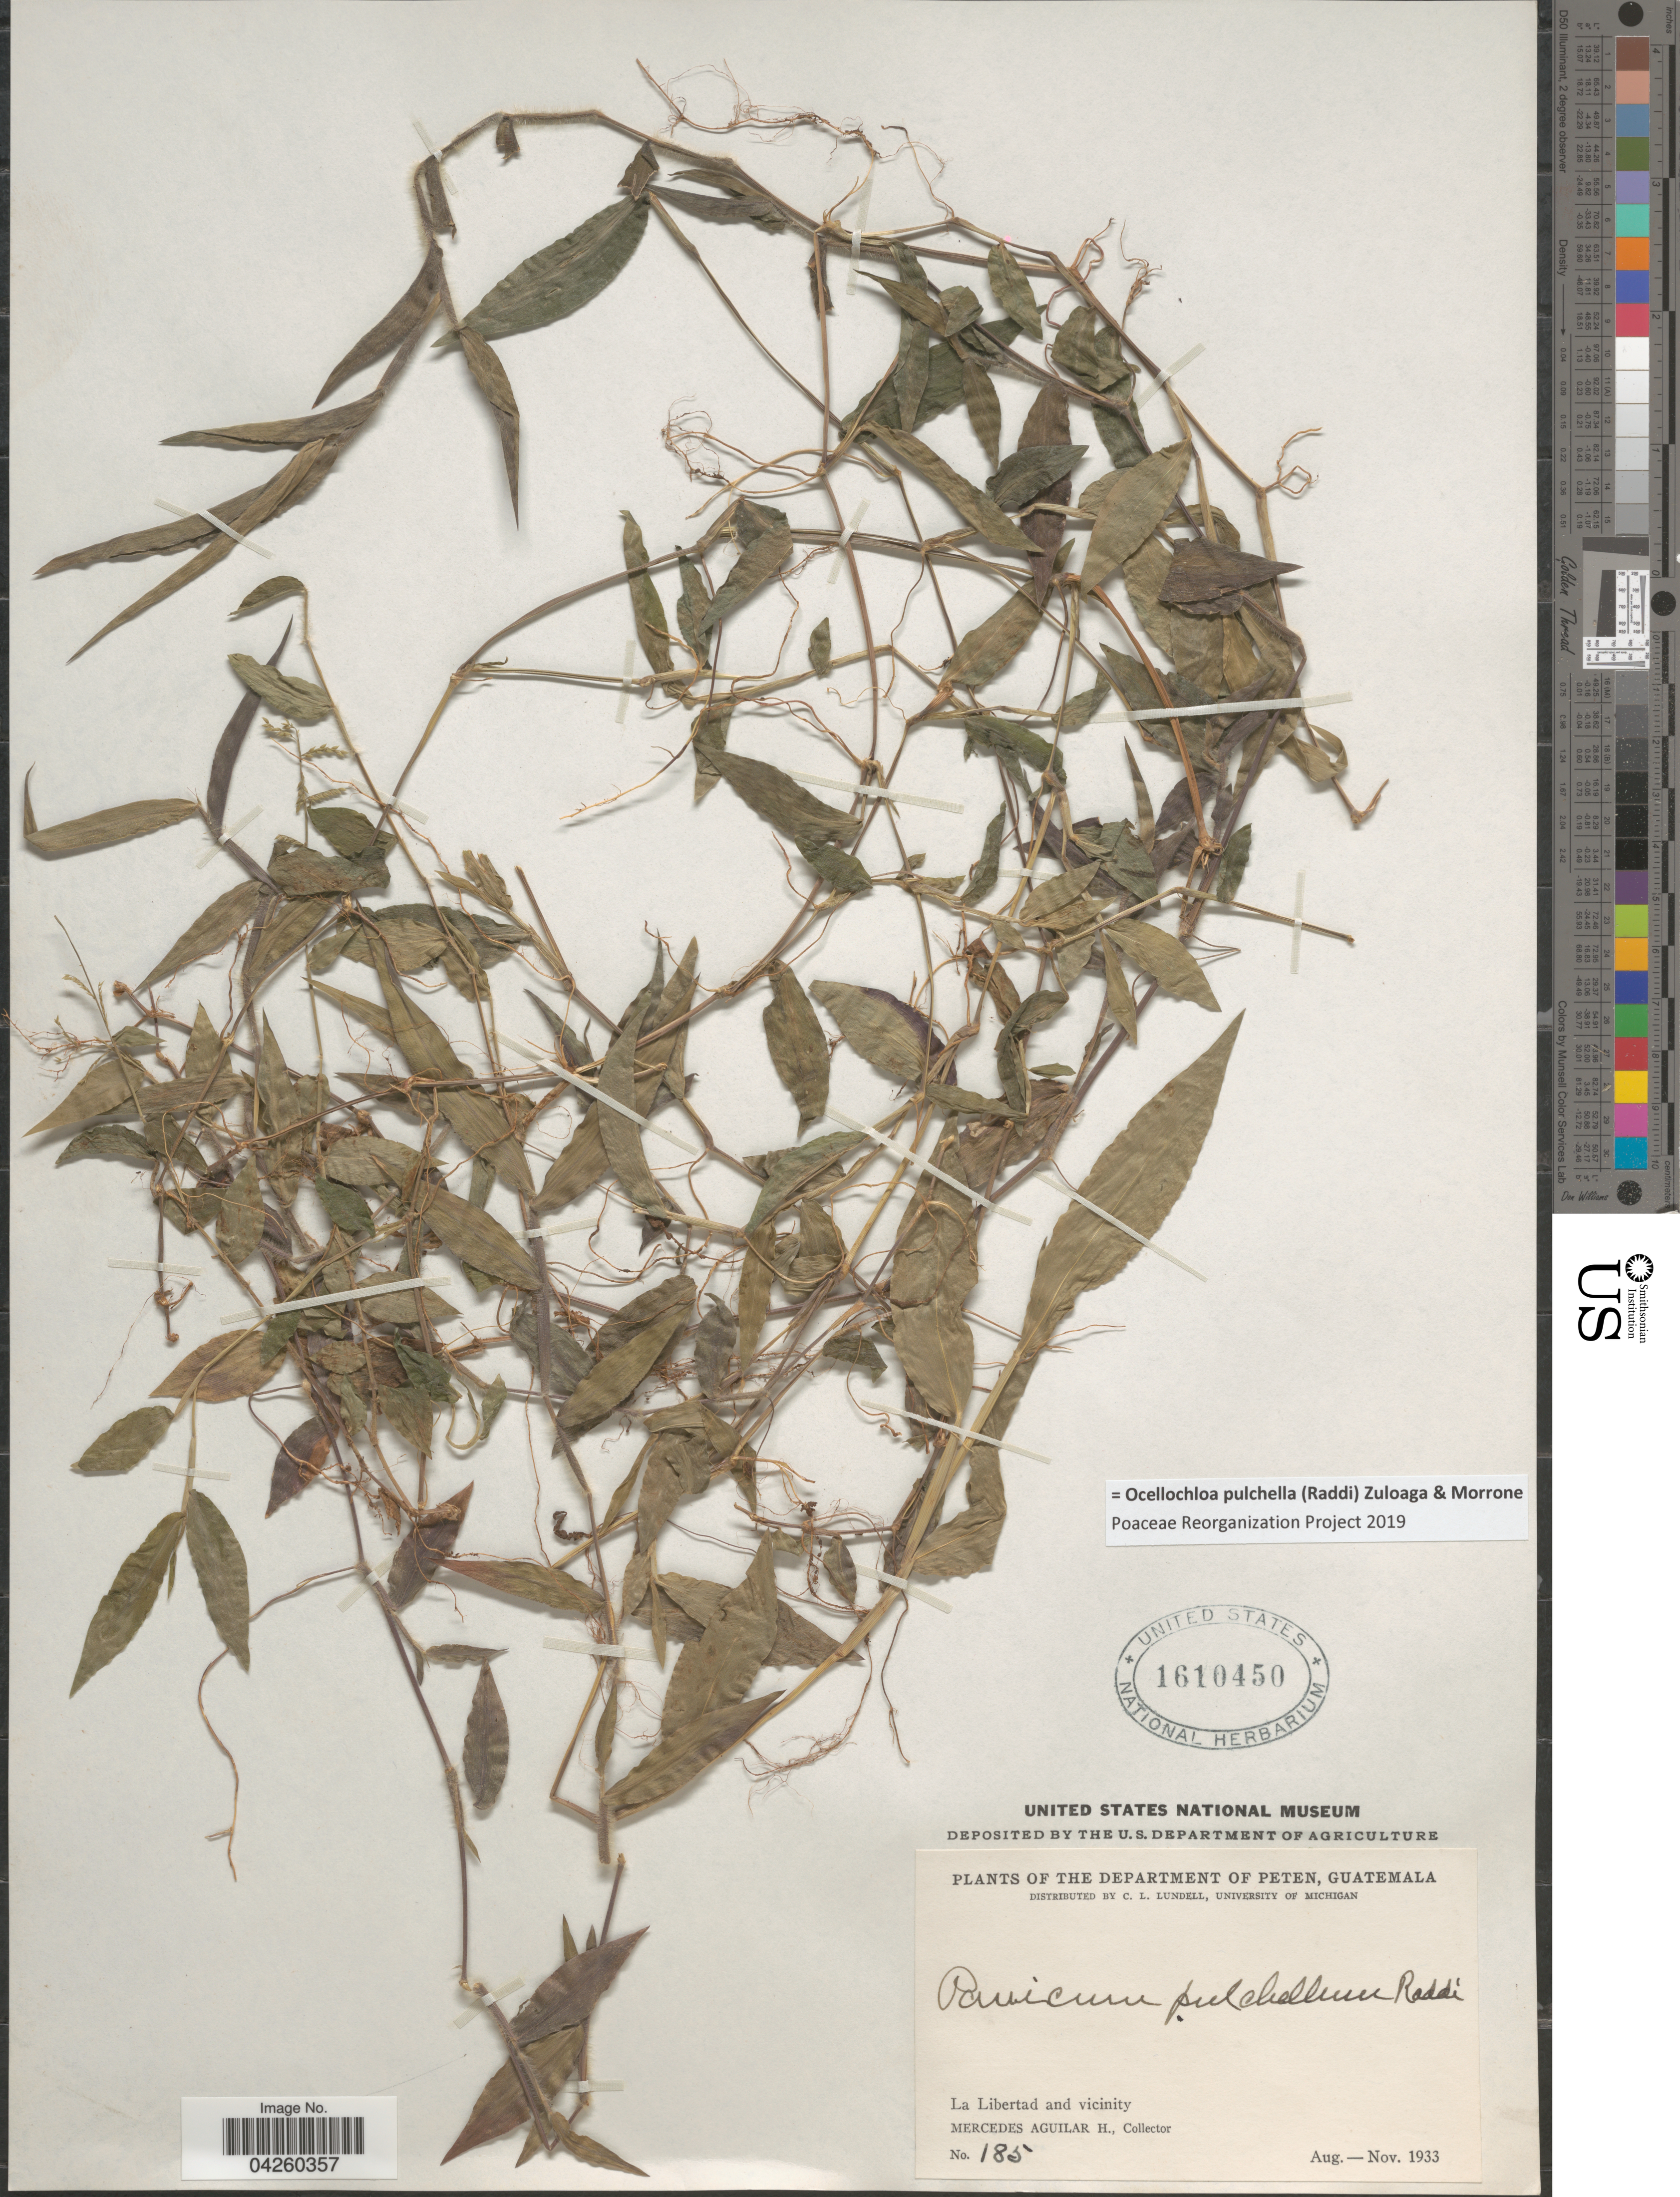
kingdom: Plantae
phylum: Tracheophyta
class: Liliopsida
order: Poales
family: Poaceae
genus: Ocellochloa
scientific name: Ocellochloa pulchella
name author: (Raddi) Zuloaga & Morrone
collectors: M. Aguilar H.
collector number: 185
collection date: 1933-08/1933-11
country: Guatemala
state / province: El Peten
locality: Department of Peten. La Libertad and vicinity.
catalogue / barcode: US 1610450